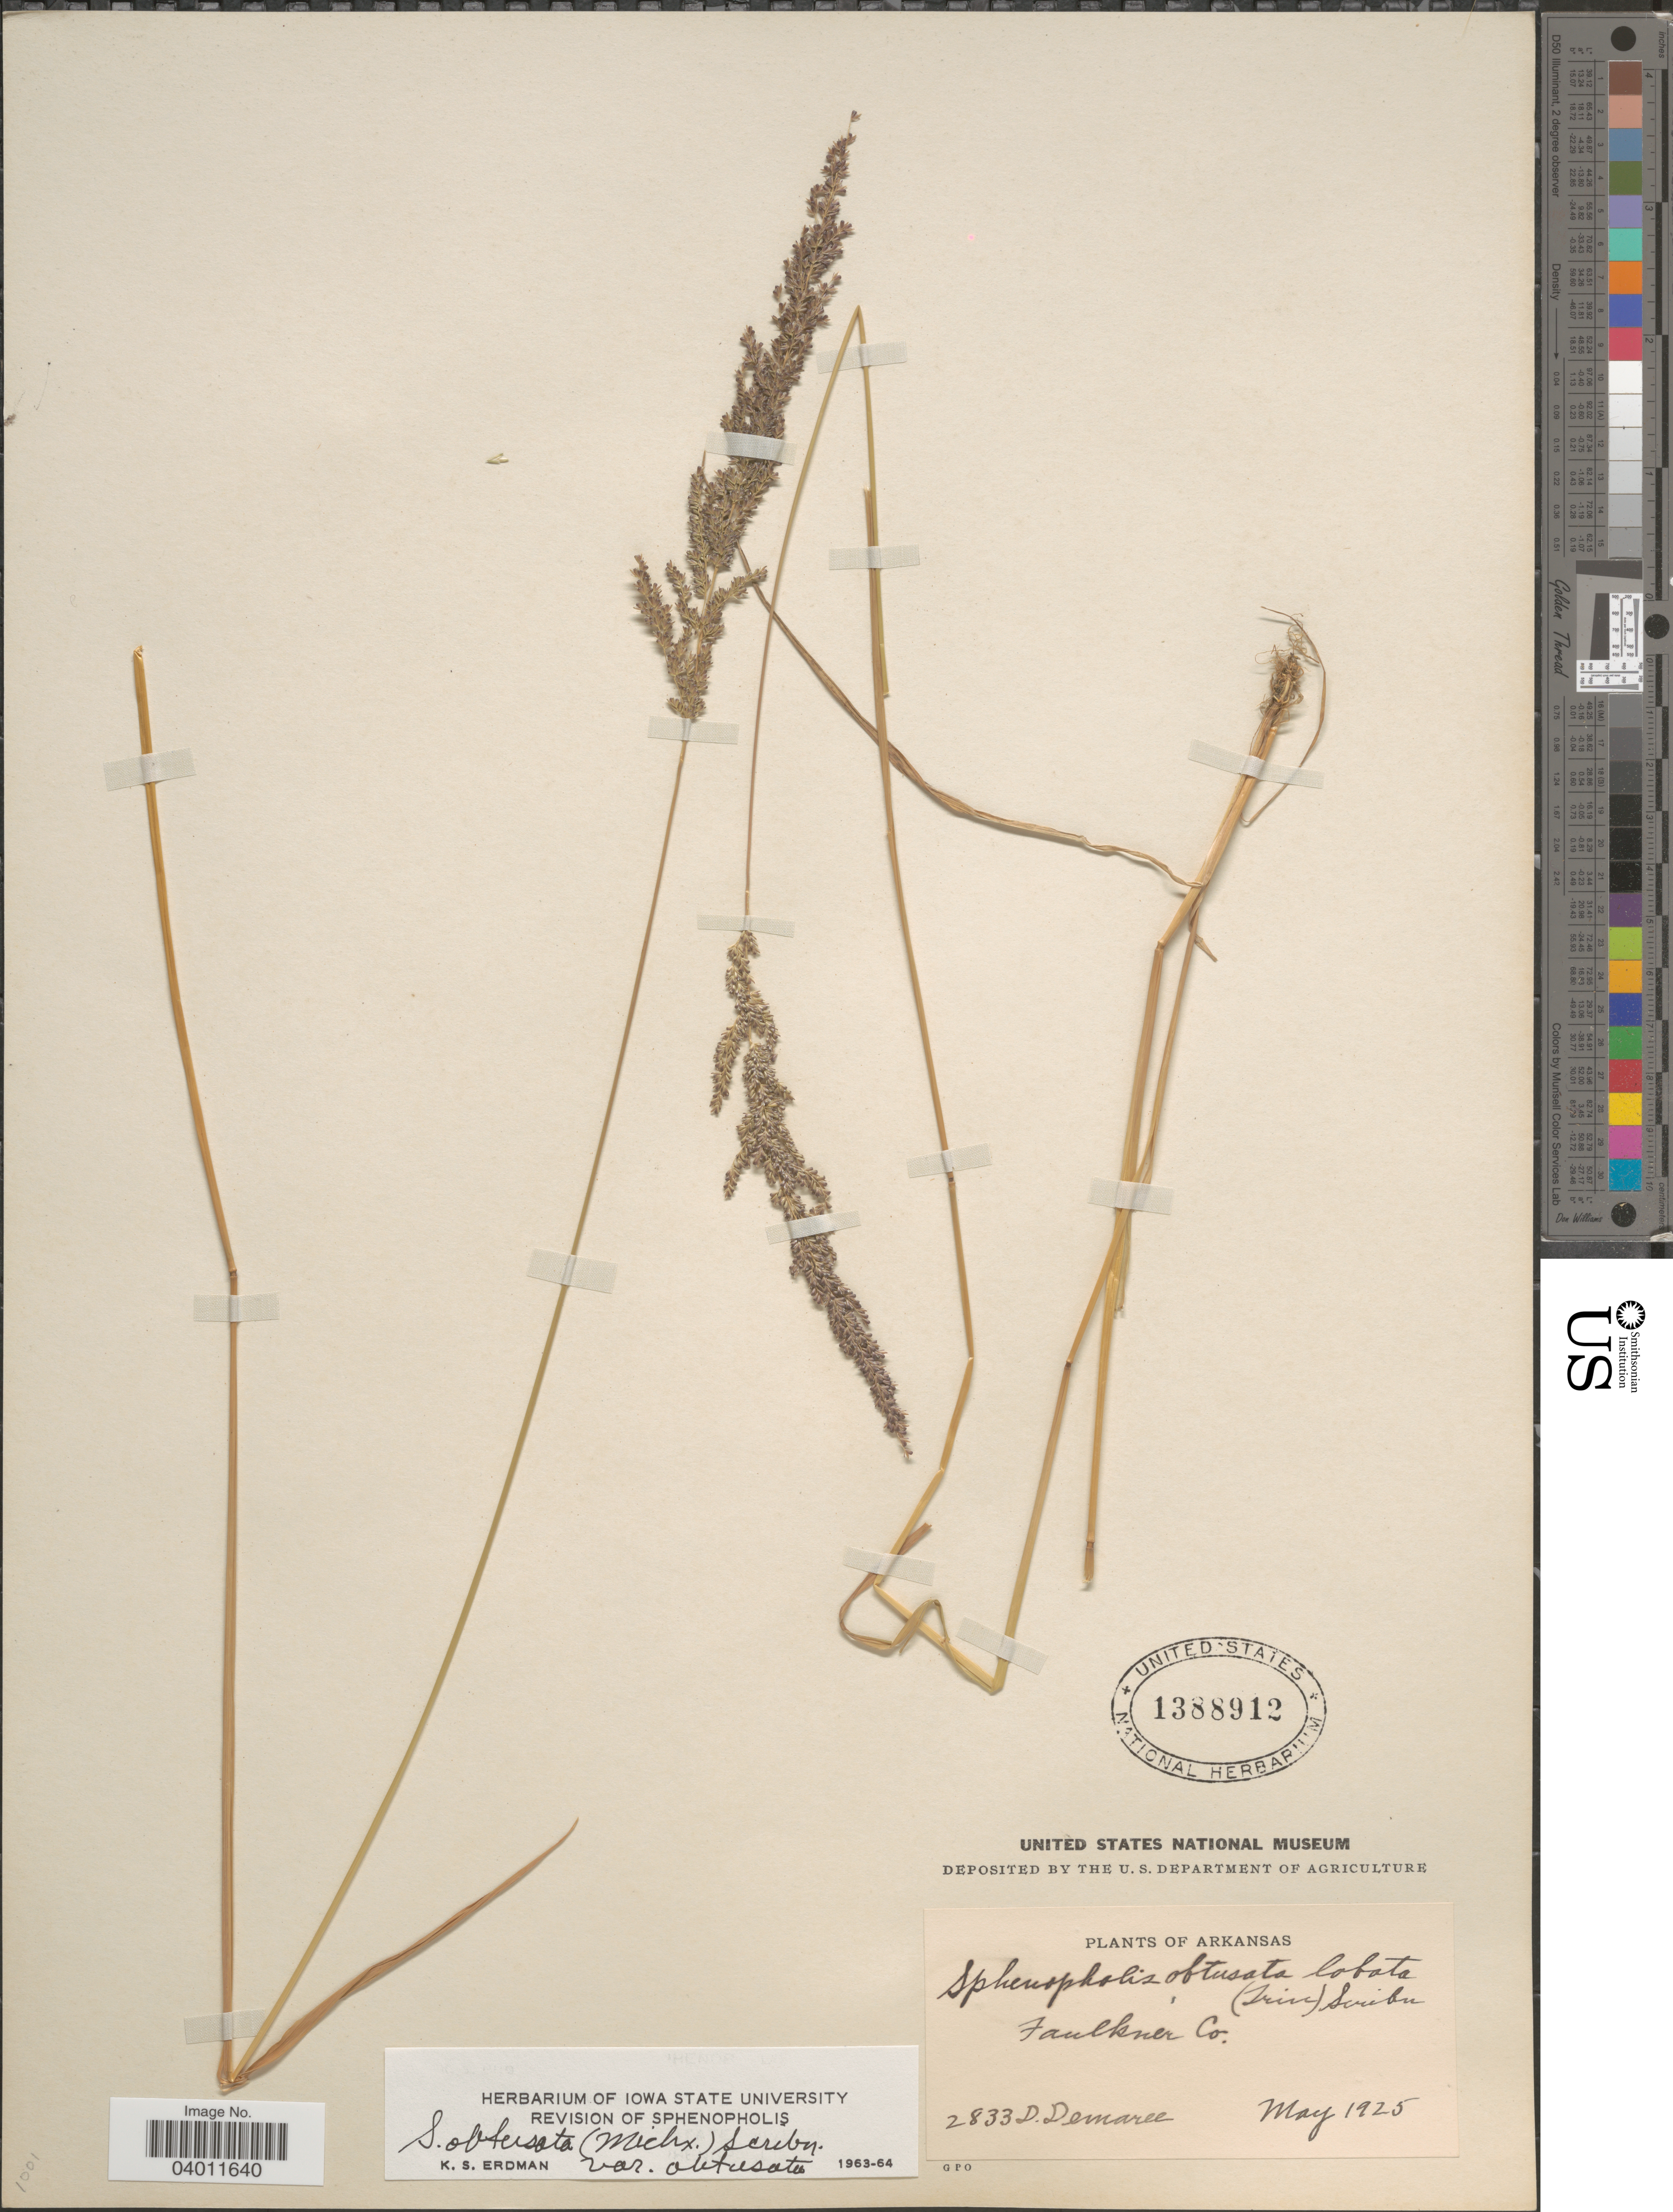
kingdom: Plantae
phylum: Tracheophyta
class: Liliopsida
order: Poales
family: Poaceae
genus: Sphenopholis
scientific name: Sphenopholis obtusata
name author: (Michx.) Scribn.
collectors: D. Demaree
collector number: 2833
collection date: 1925-05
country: United States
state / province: Arkansas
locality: Faulkner Co.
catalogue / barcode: US 1388912